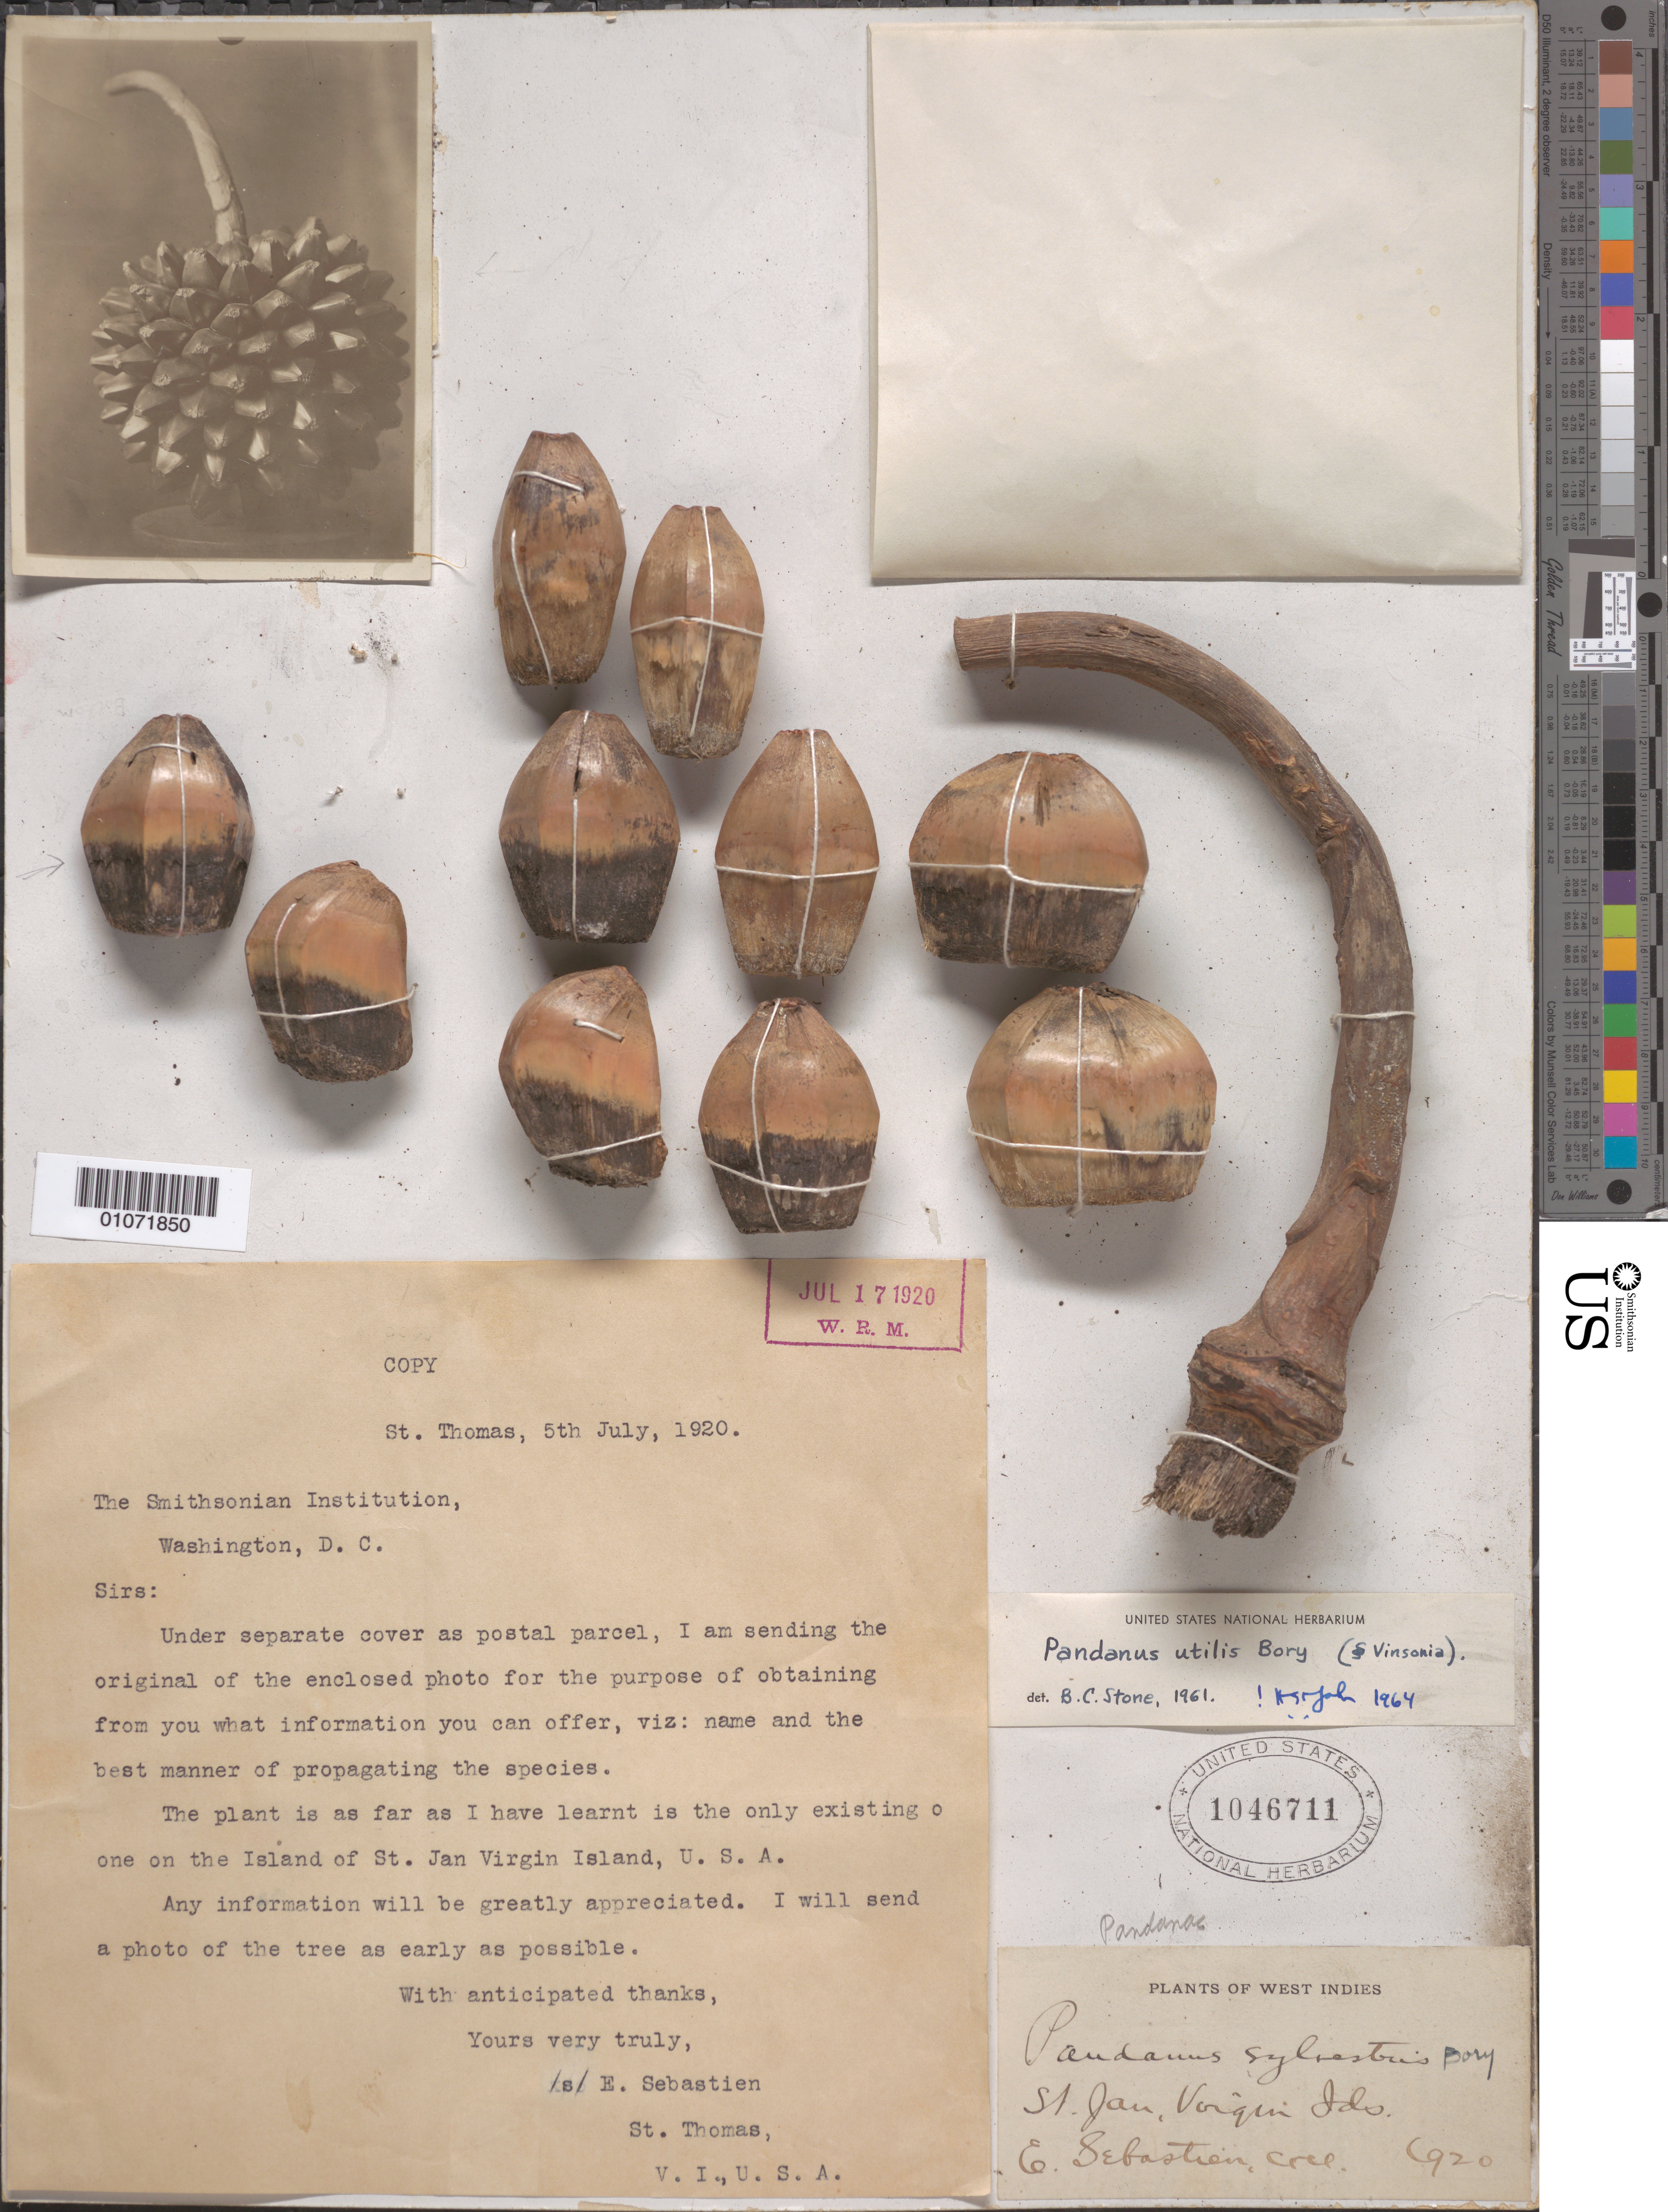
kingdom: Plantae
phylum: Tracheophyta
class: Liliopsida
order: Pandanales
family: Pandanaceae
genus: Pandanus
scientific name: Pandanus utilis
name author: Bory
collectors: E. Sebastien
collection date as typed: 17 Jul 1920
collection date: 1920-07-17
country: U.S. Virgin Islands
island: St. Thomas I.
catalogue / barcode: US 1046711